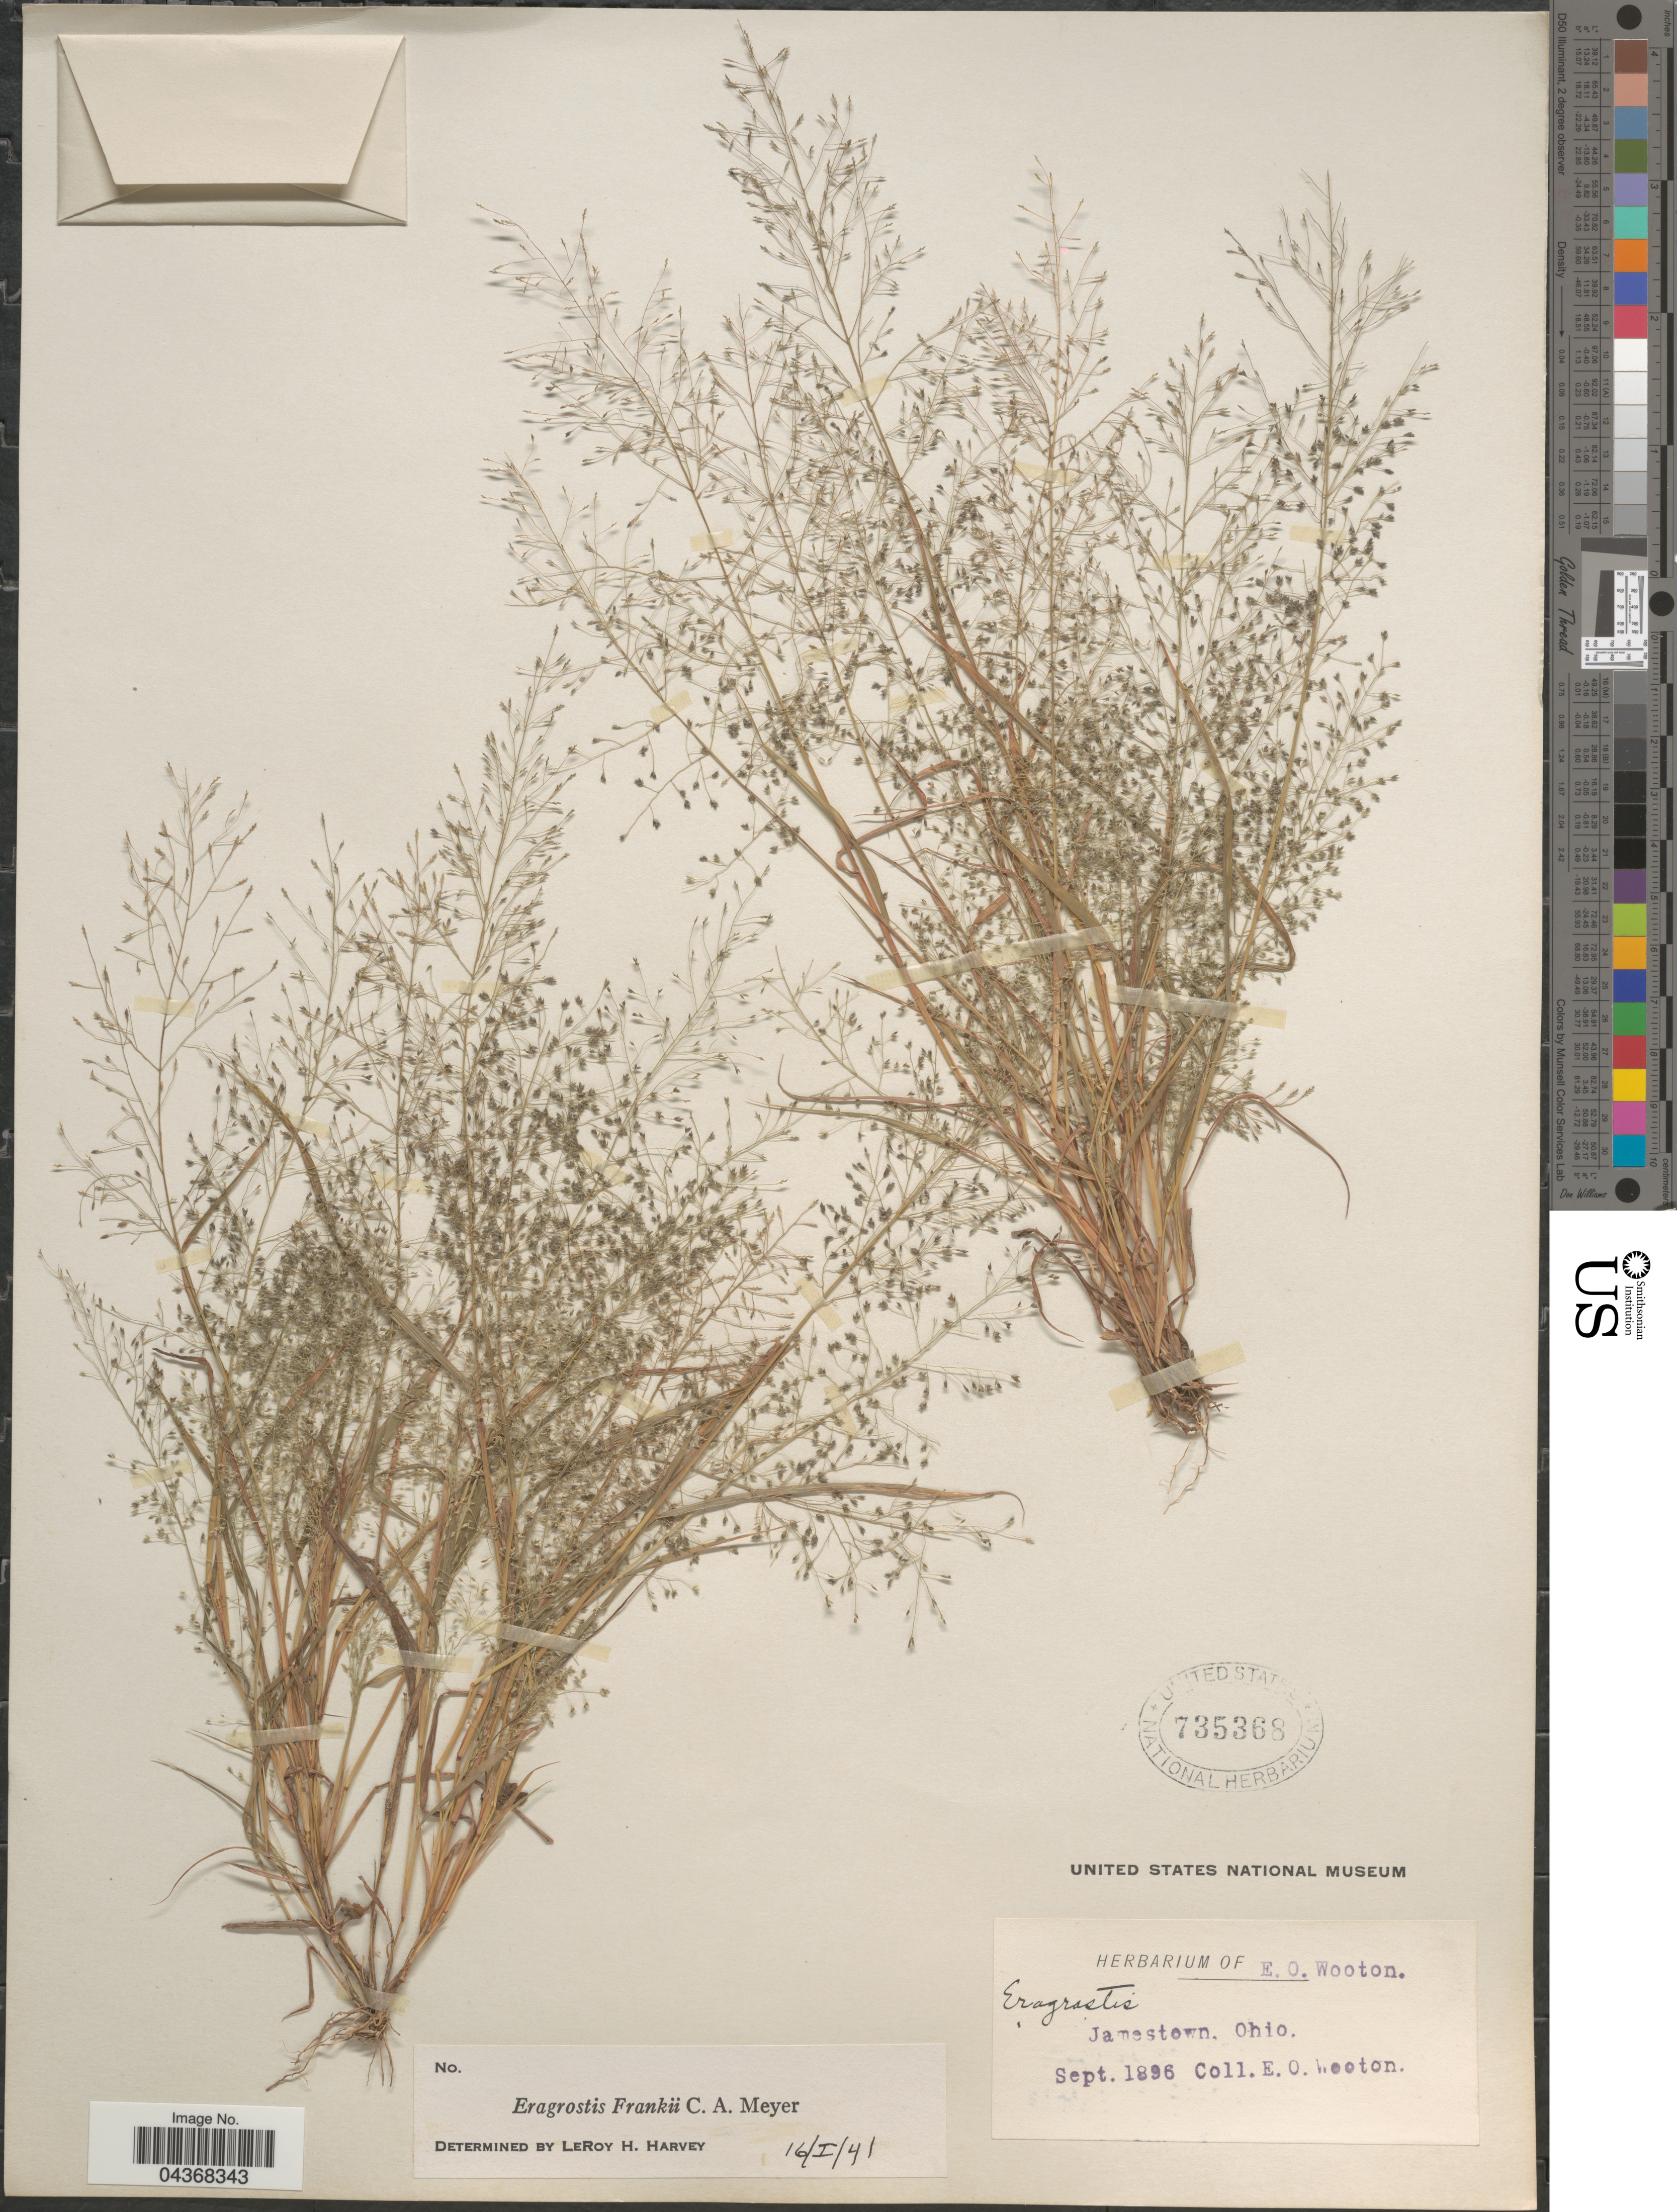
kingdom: Plantae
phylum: Tracheophyta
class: Liliopsida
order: Poales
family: Poaceae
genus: Eragrostis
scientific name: Eragrostis frankii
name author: C.A. Mey. ex Steud.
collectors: E. O. Wooton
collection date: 1896-09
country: United States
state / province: Ohio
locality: Jameston.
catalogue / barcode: US 735368